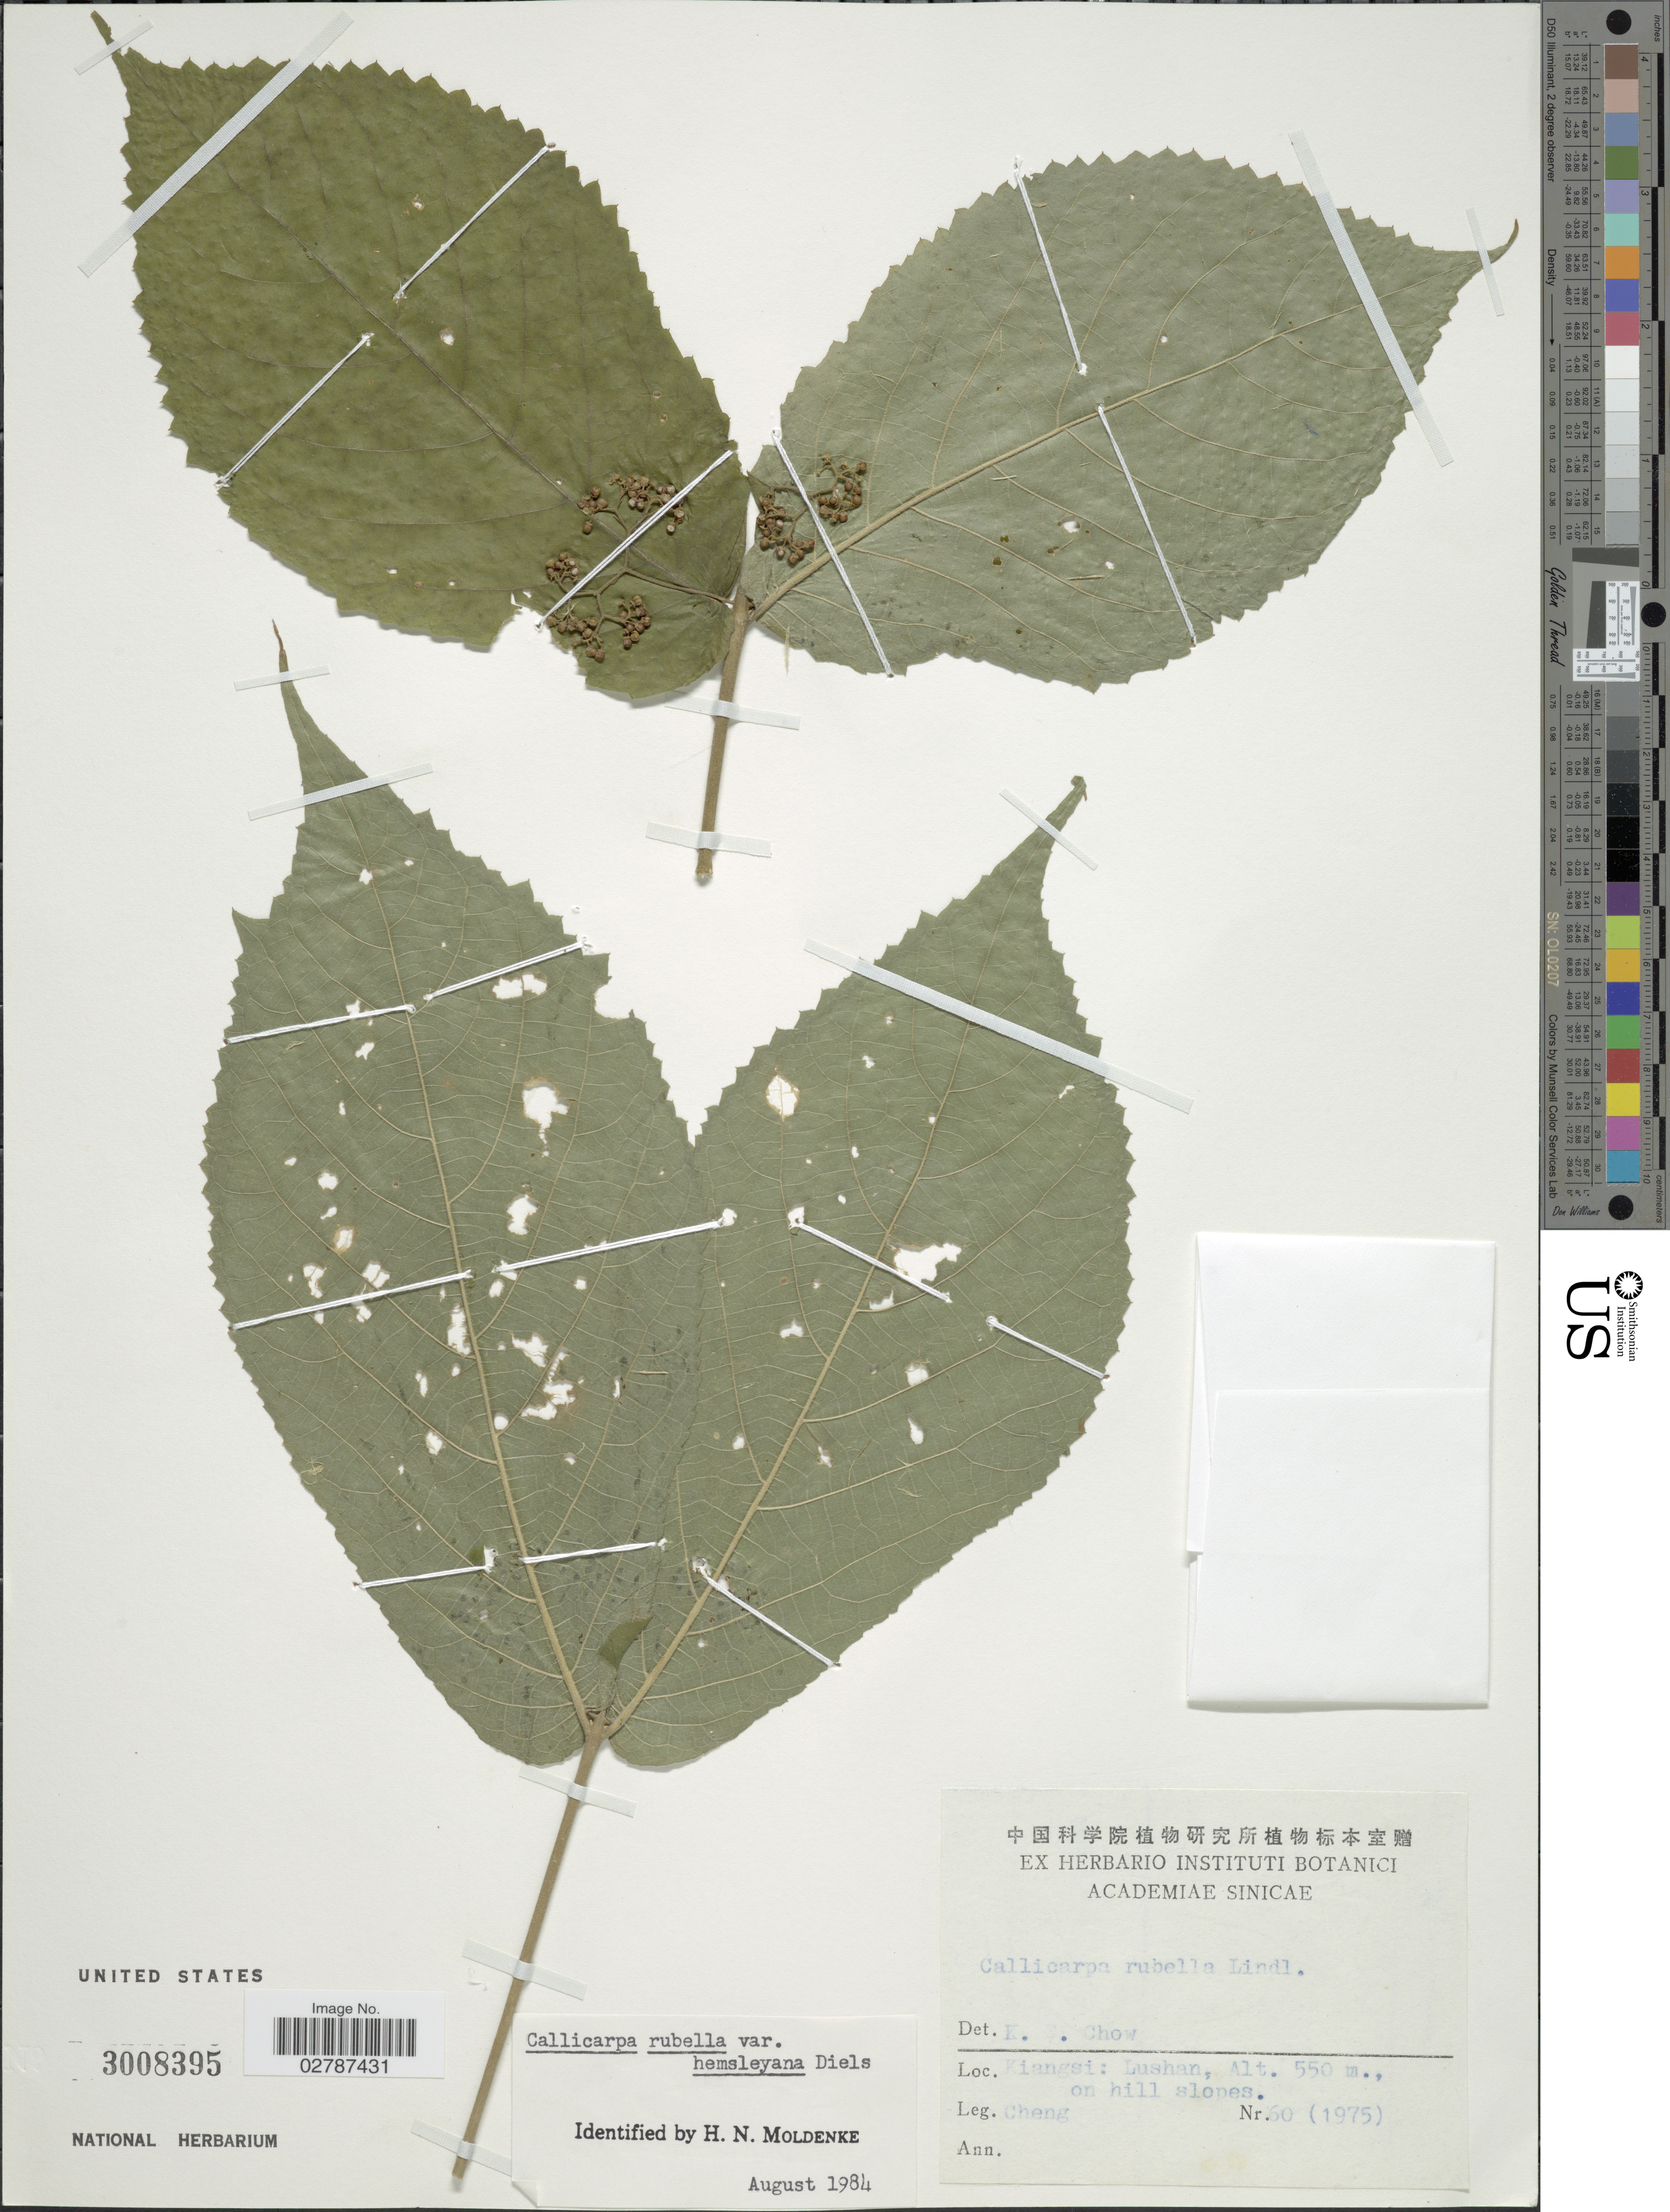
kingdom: Plantae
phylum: Tracheophyta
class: Magnoliopsida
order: Lamiales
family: Lamiaceae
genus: Callicarpa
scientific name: Callicarpa rubella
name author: Lindl.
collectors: -. Cheng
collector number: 60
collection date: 1975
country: China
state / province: Jiangxi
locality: Kiangsi: Lushan.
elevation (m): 550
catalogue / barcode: US 3008395